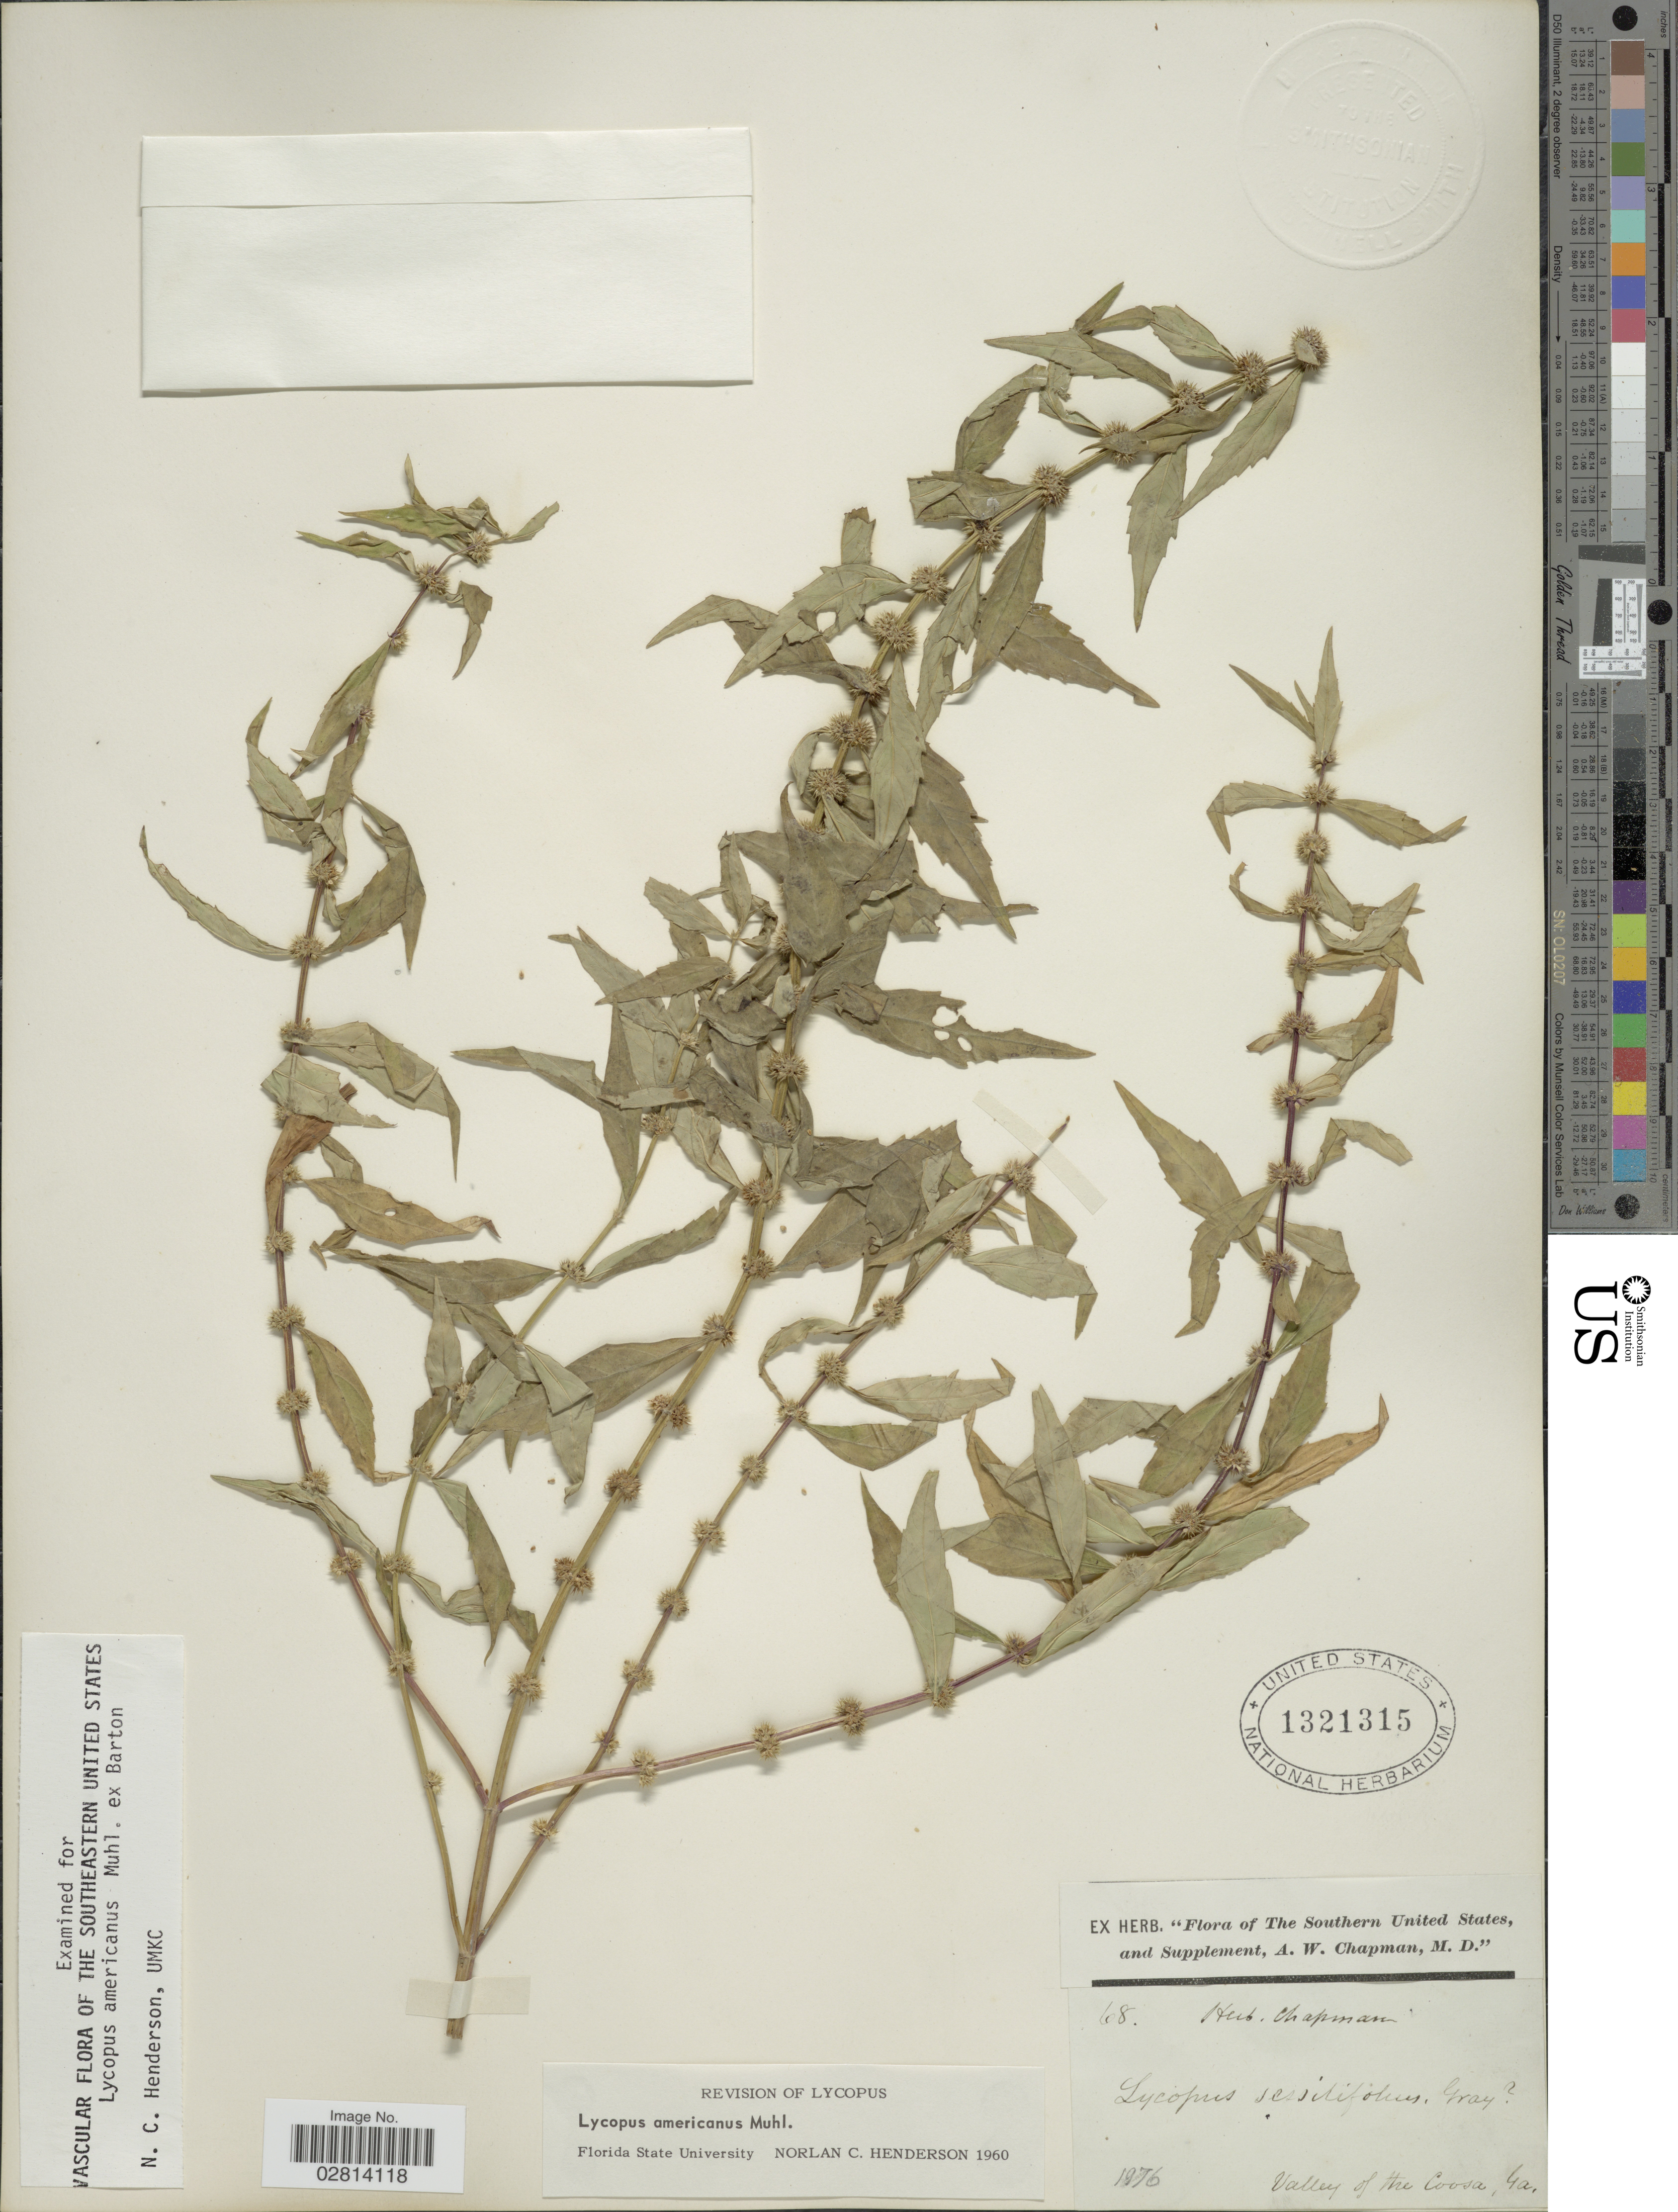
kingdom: Plantae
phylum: Tracheophyta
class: Magnoliopsida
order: Lamiales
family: Lamiaceae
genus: Lycopus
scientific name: Lycopus americanus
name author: Muhl. ex W.P.C. Barton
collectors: ex herb. A.W. Chapman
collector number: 68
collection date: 1976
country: United States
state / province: Georgia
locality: Valley of the Coosa, Ga. Southern United States.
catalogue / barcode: US 1321315